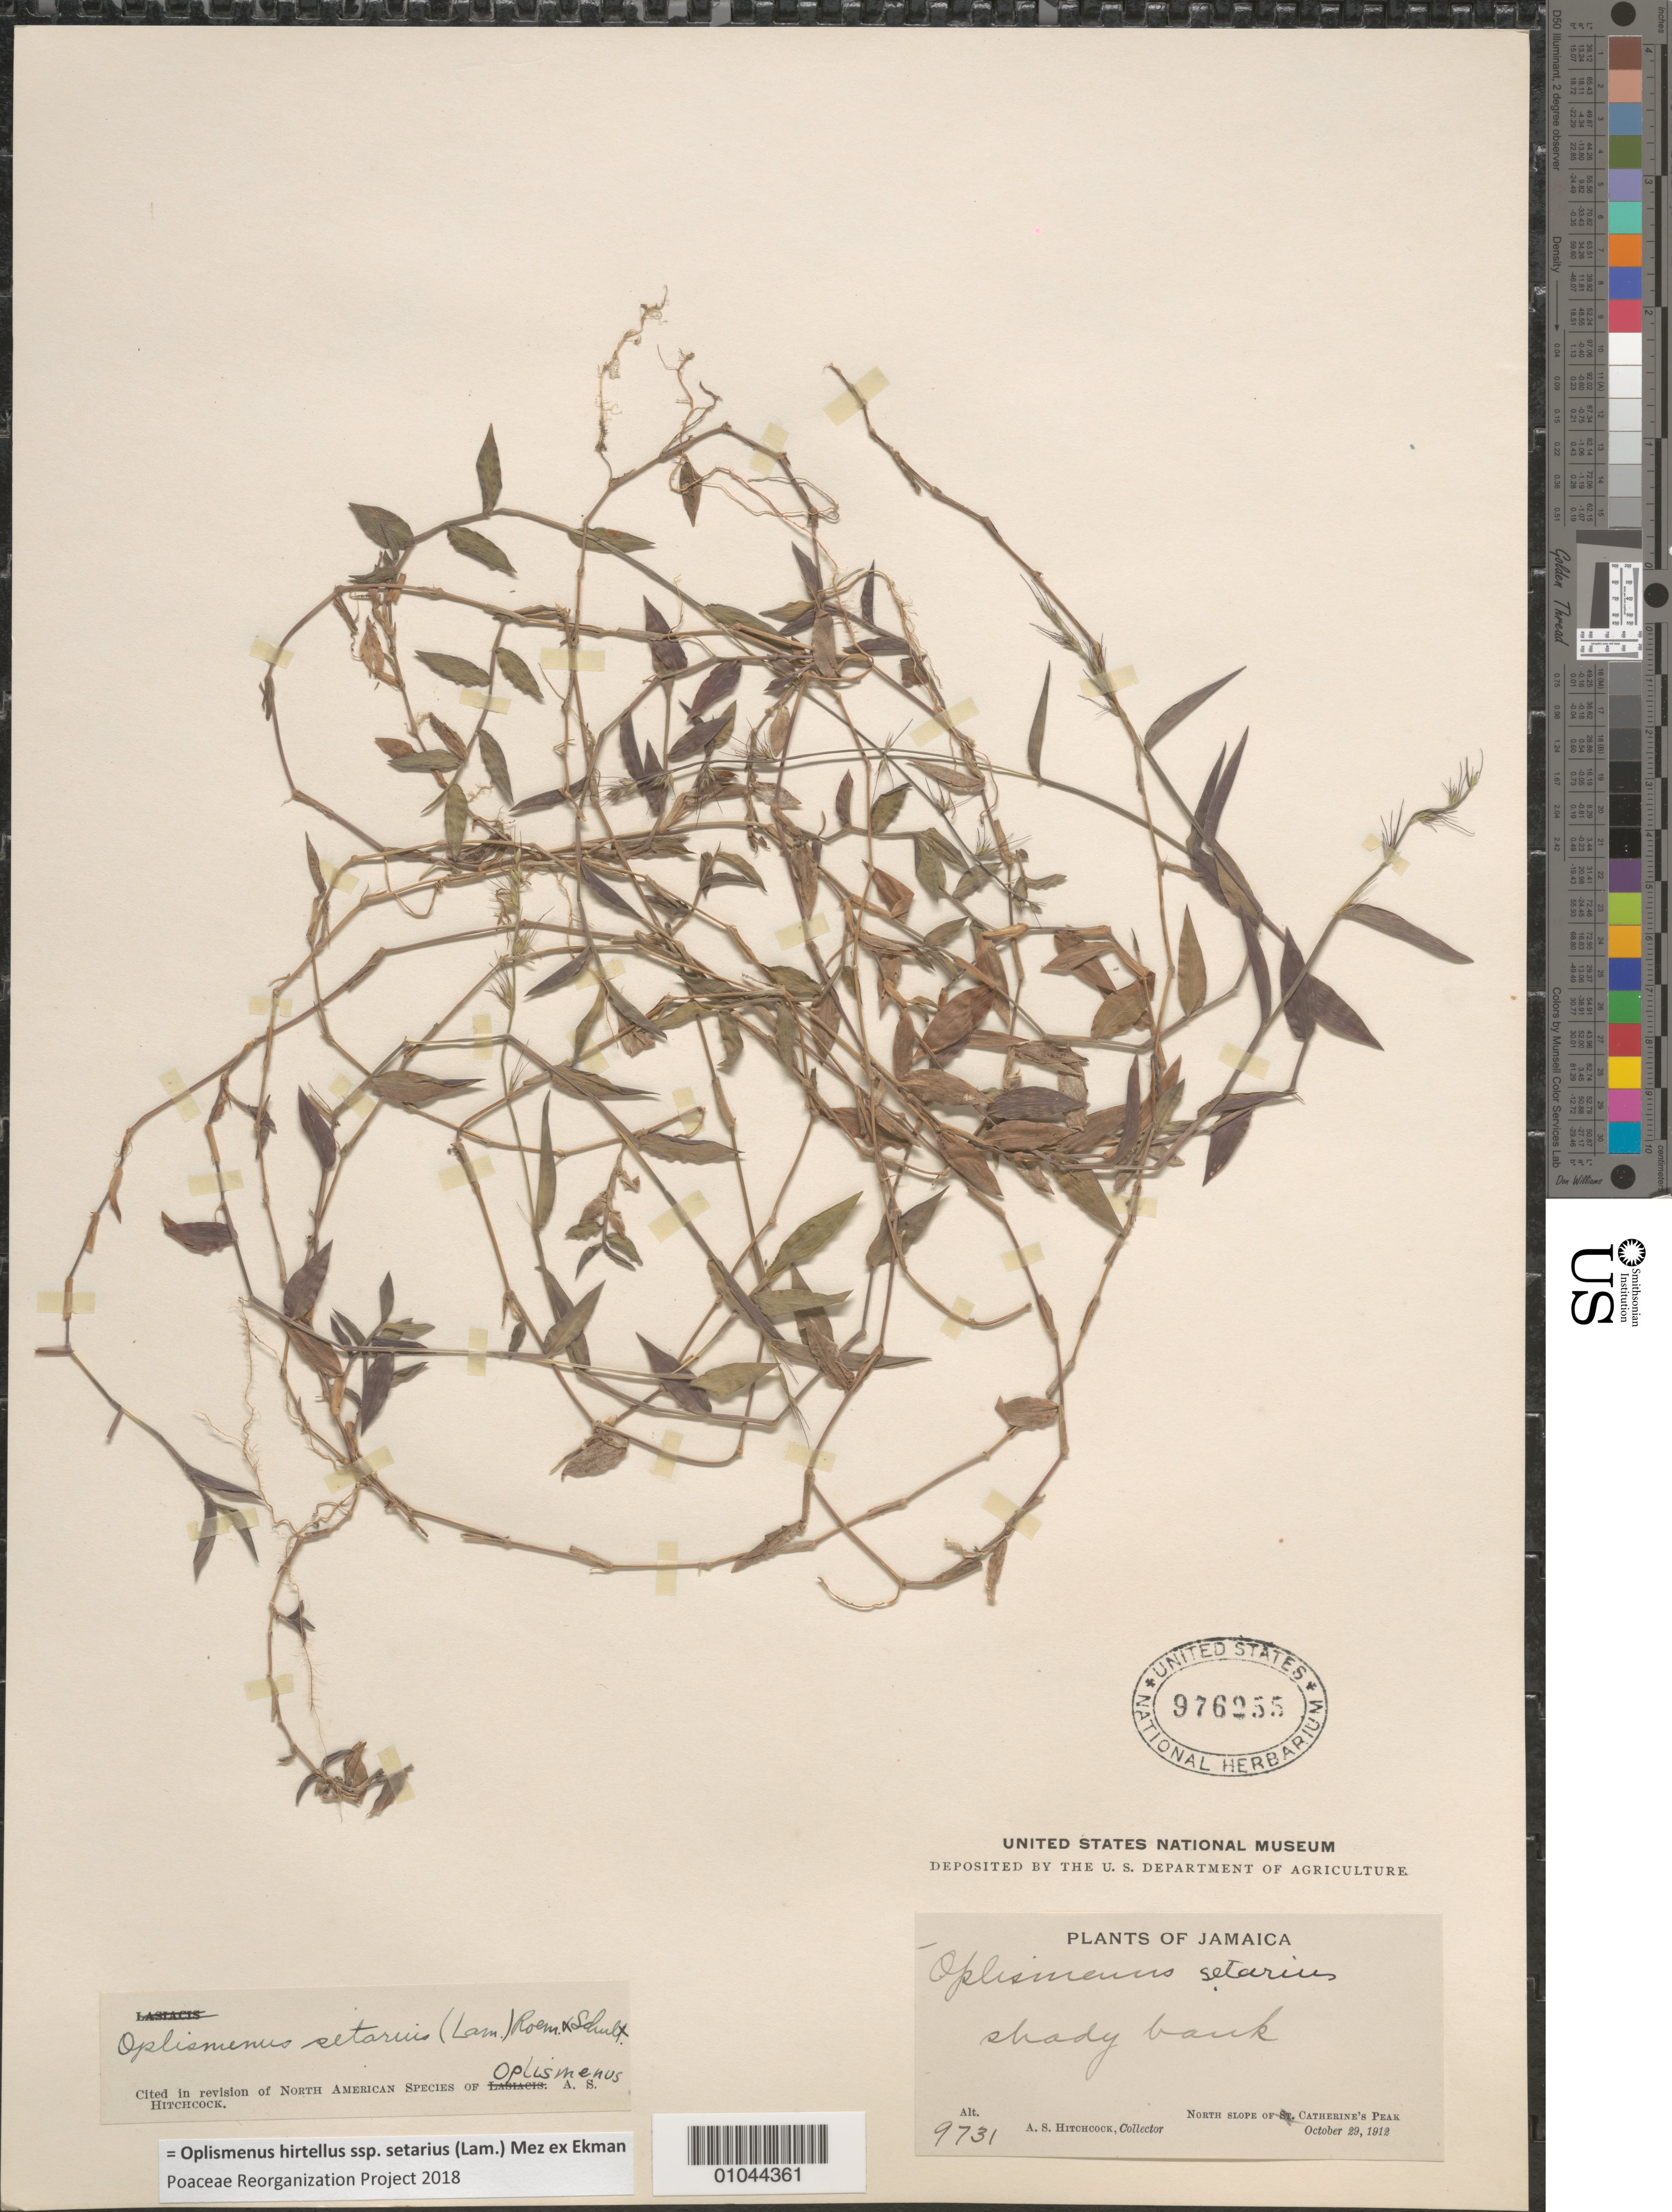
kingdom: Plantae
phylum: Tracheophyta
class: Liliopsida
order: Poales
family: Poaceae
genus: Oplismenus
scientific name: Oplismenus hirtellus subsp. setarius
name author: (Lam.) Mez ex Ekman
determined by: Poaceae Reorganization Project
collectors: A. S. Hitchcock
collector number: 9731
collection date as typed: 29 Oct 1912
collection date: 1912-10-29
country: Jamaica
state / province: Saint Andrew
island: Jamaica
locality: St. Catherines Peak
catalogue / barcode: US 976255